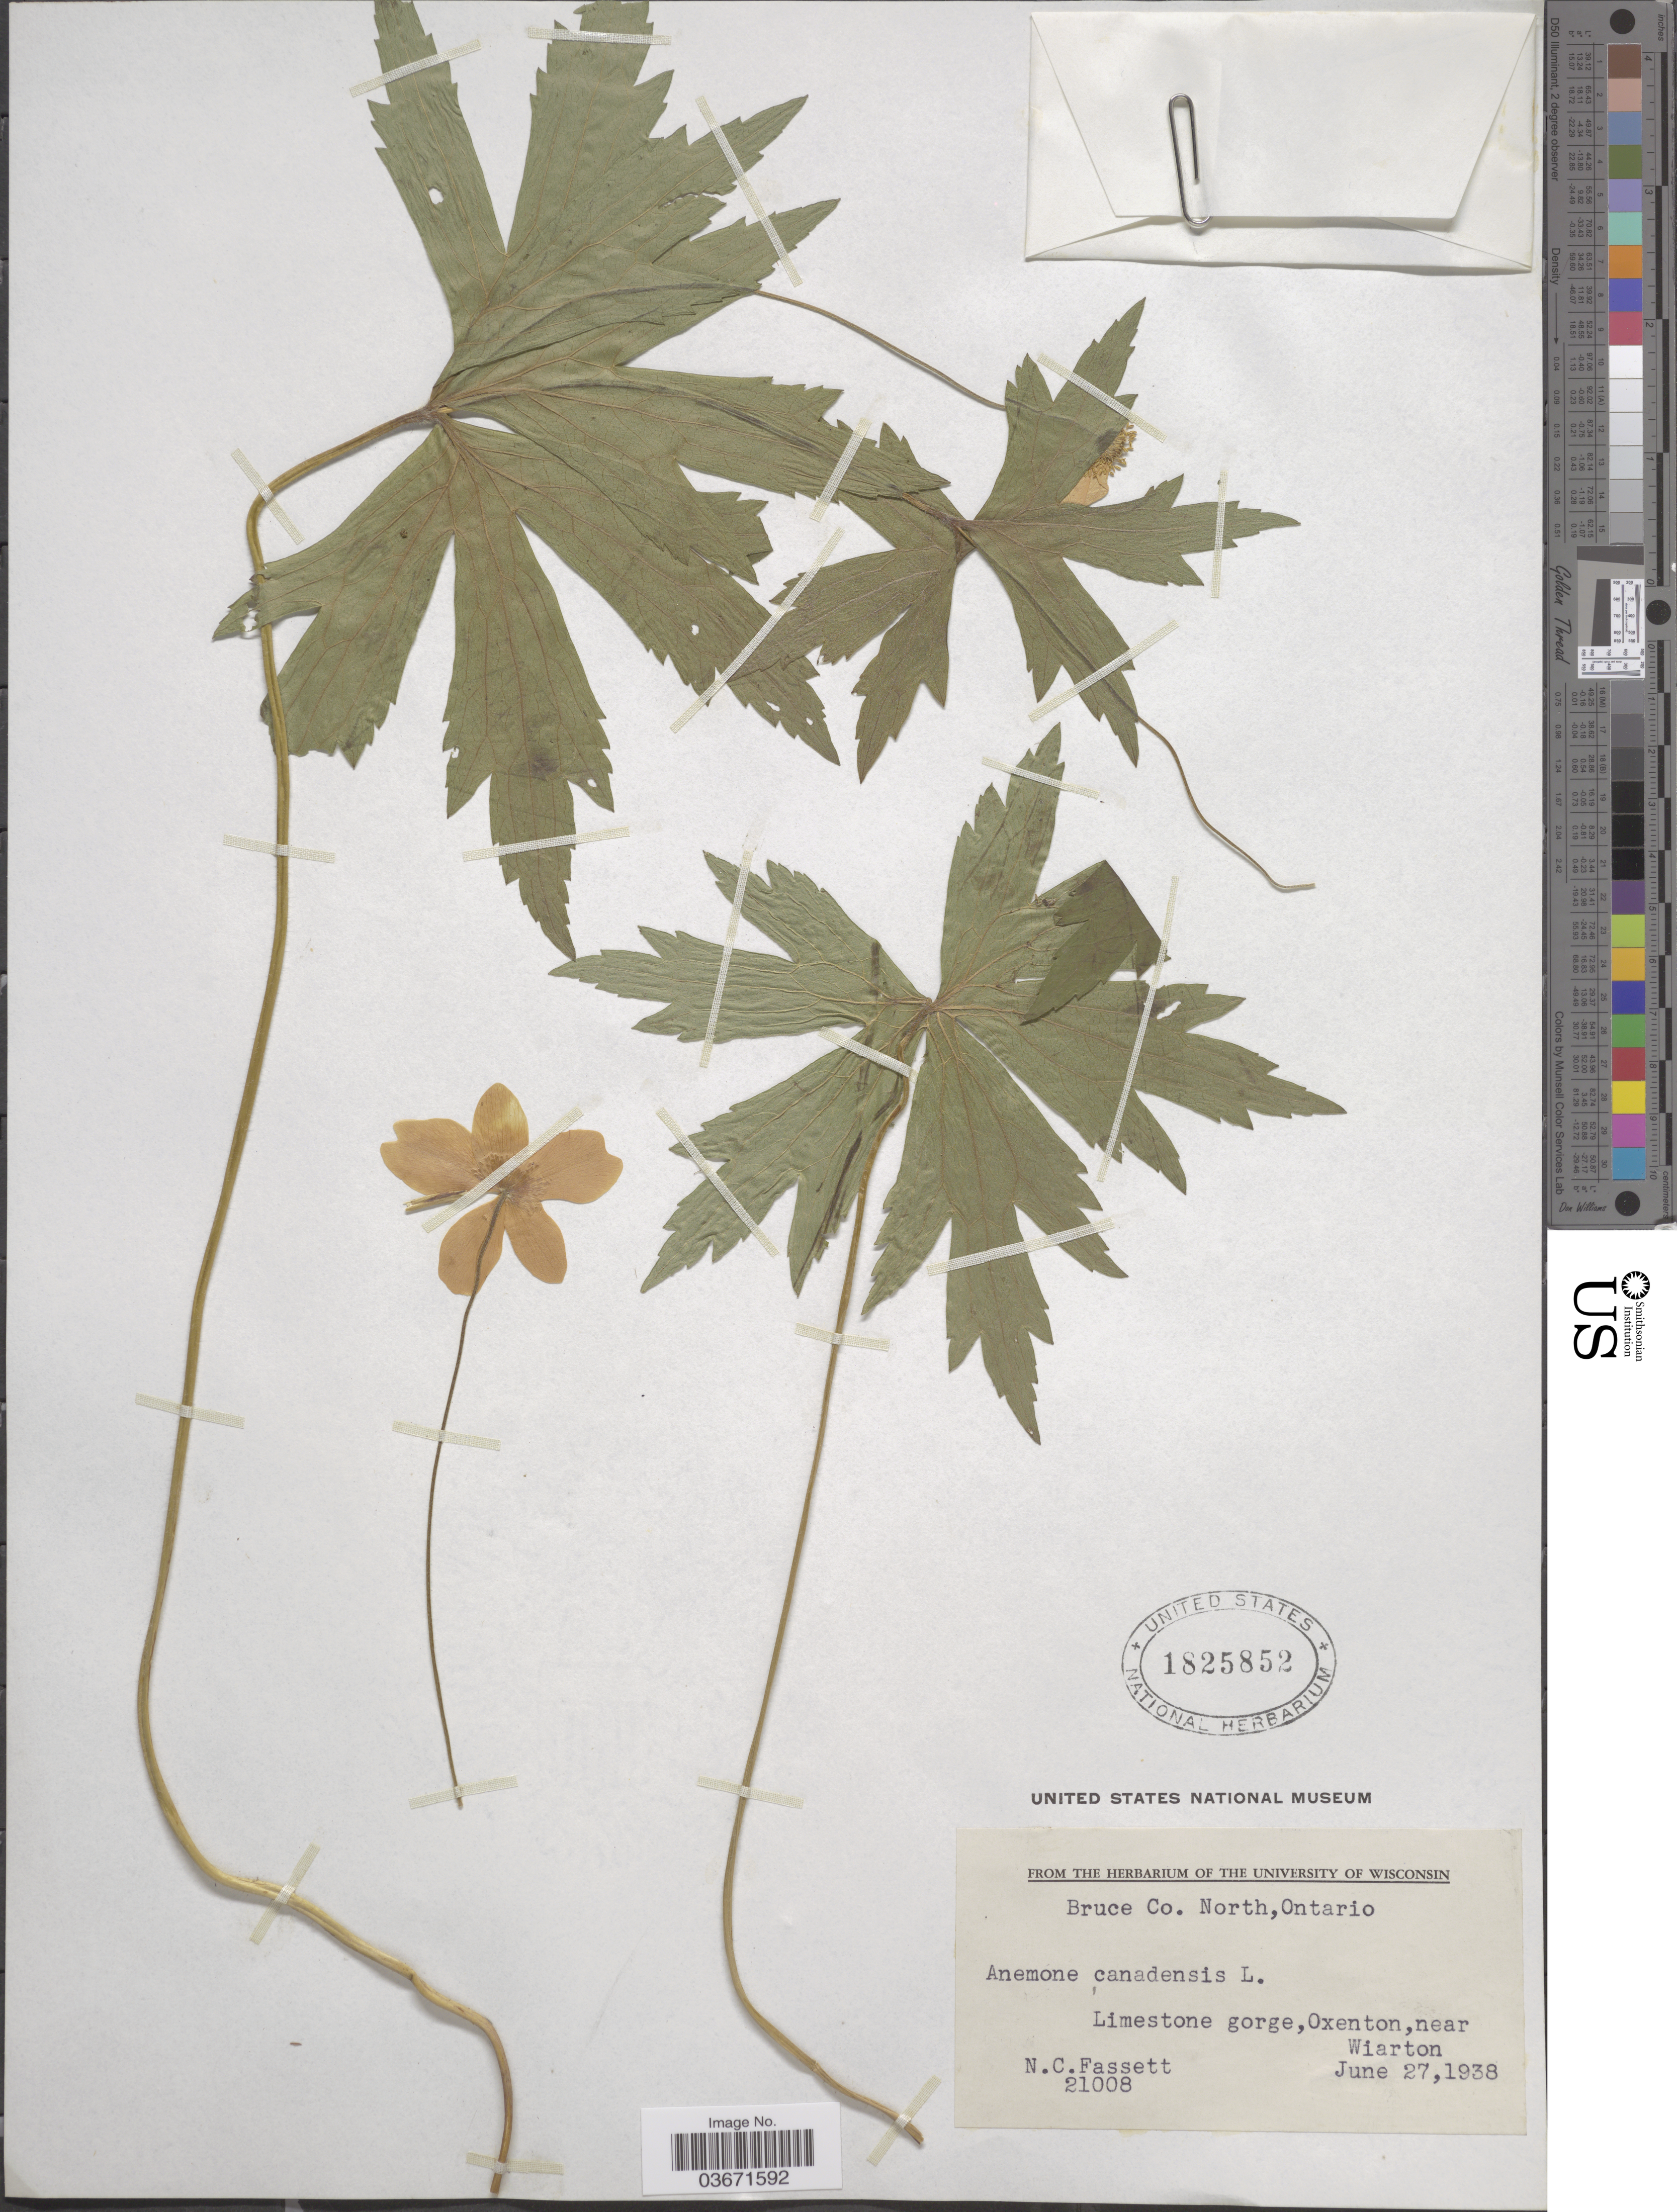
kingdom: Plantae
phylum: Tracheophyta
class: Magnoliopsida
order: Ranunculales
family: Ranunculaceae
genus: Anemone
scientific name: Anemone canadensis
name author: L.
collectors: N. C. Fassett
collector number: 21008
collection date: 1938-06-27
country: Canada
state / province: Ontario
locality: Bruce Co. North, Ontario. Limestone gorge, Oxenton near Wiarton.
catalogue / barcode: US 1825852